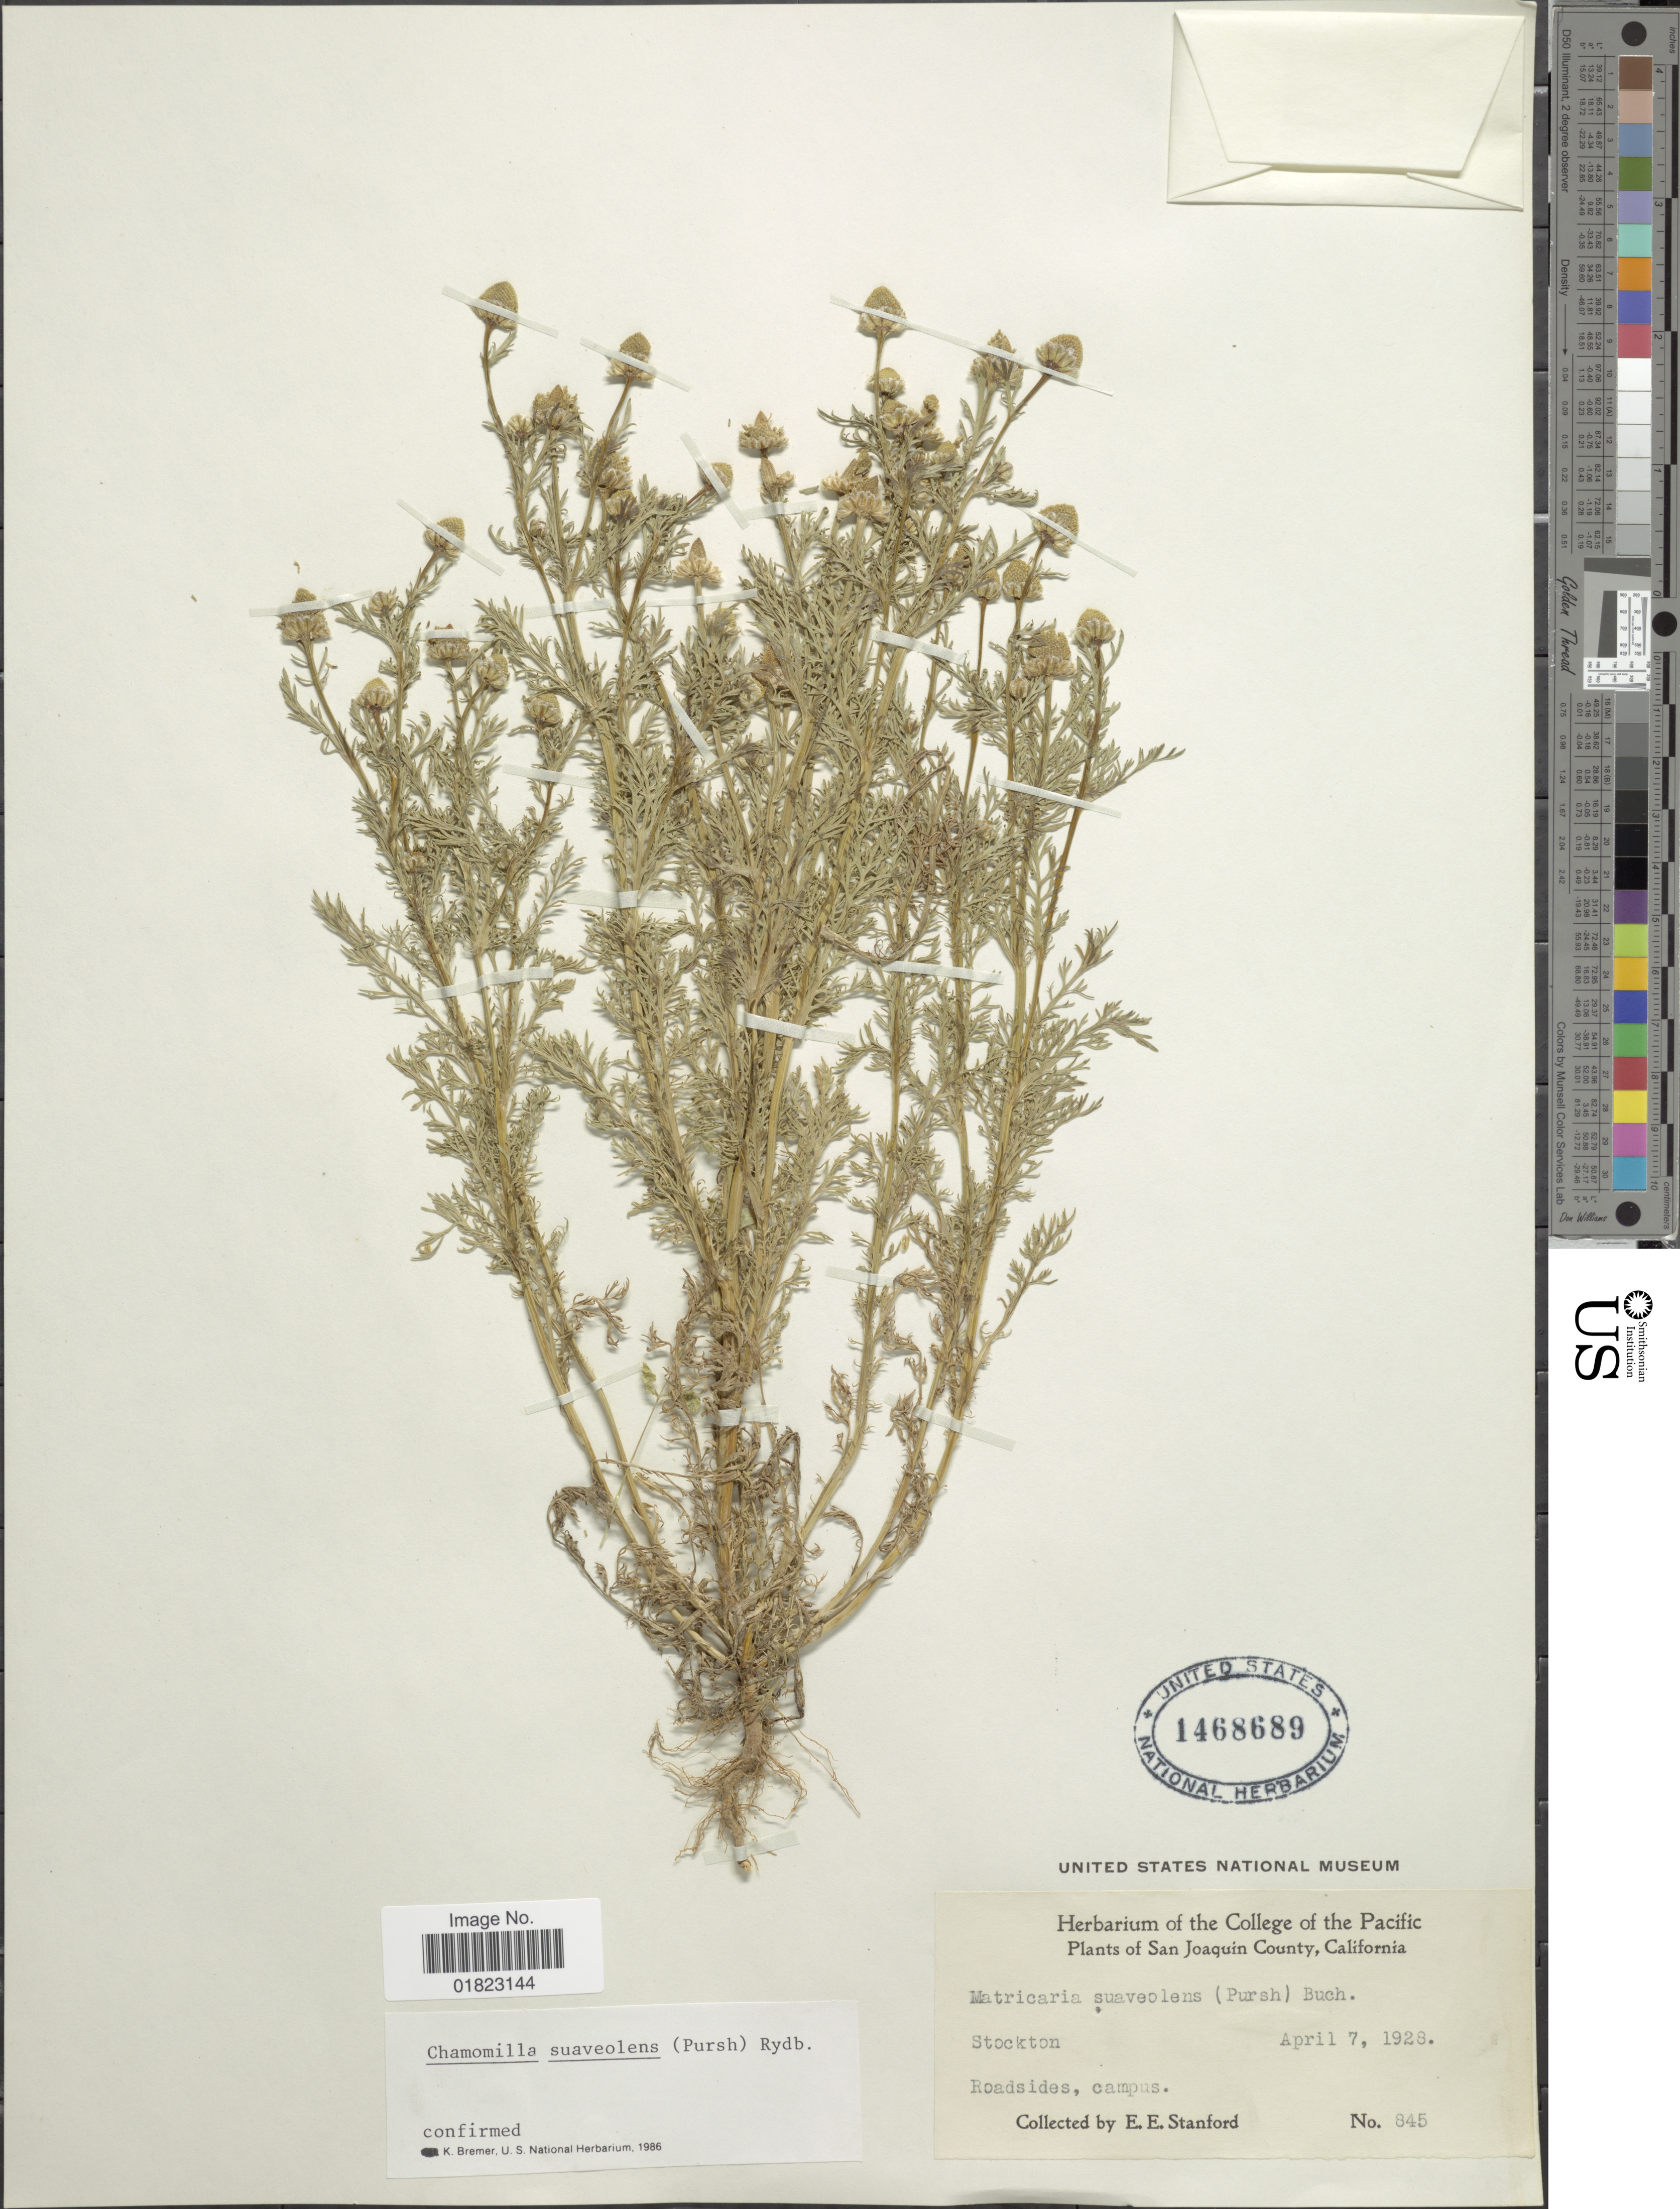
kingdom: Plantae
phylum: Tracheophyta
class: Magnoliopsida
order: Asterales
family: Asteraceae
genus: Matricaria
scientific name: Matricaria matricarioides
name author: (Less.) Porter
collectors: E. Stanford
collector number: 845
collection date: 1928-04-07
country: United States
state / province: California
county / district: San Joaquin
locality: San Joaquin County. Stockton, Roadsides, campus.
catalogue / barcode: US 1468689